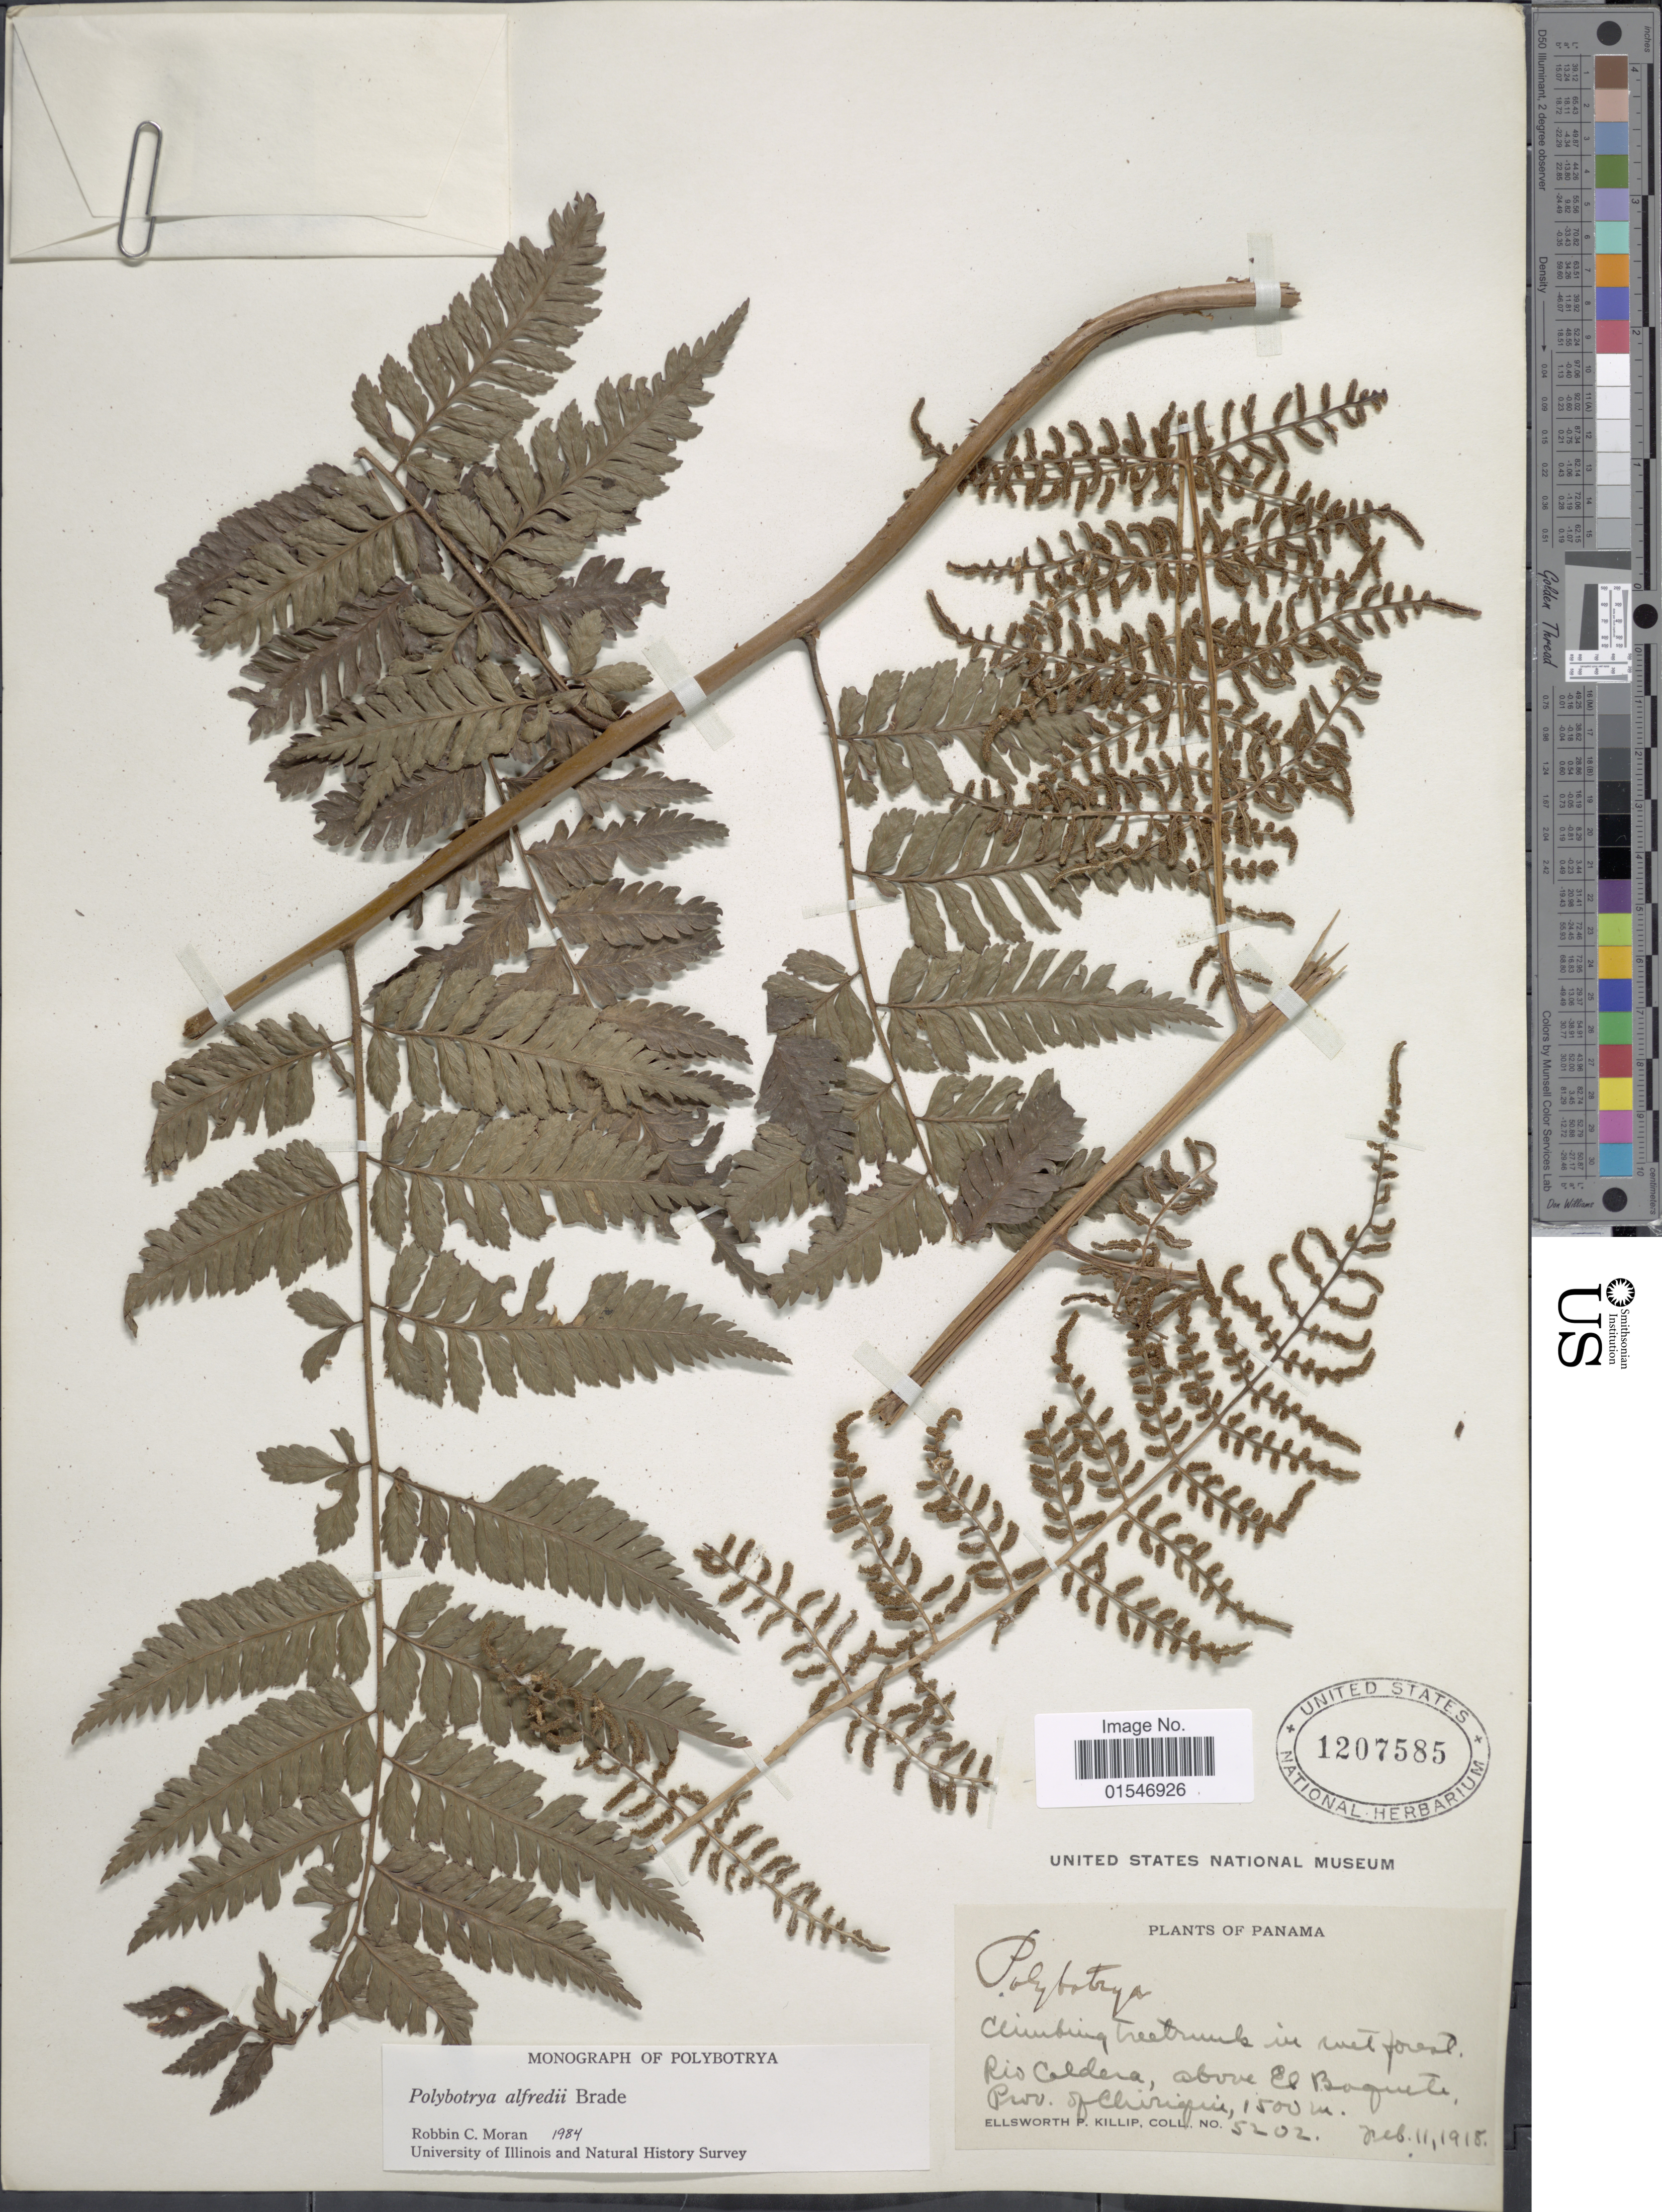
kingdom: Plantae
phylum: Tracheophyta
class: Polypodiopsida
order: Polypodiales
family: Dryopteridaceae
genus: Polybotrya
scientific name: Polybotrya alfredii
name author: Brade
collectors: E. P. Killip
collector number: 5202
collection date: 1918-02-11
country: Panama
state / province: Chiriqui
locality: Rio Caldera, above El Boquete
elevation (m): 1500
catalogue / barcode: US 1207585